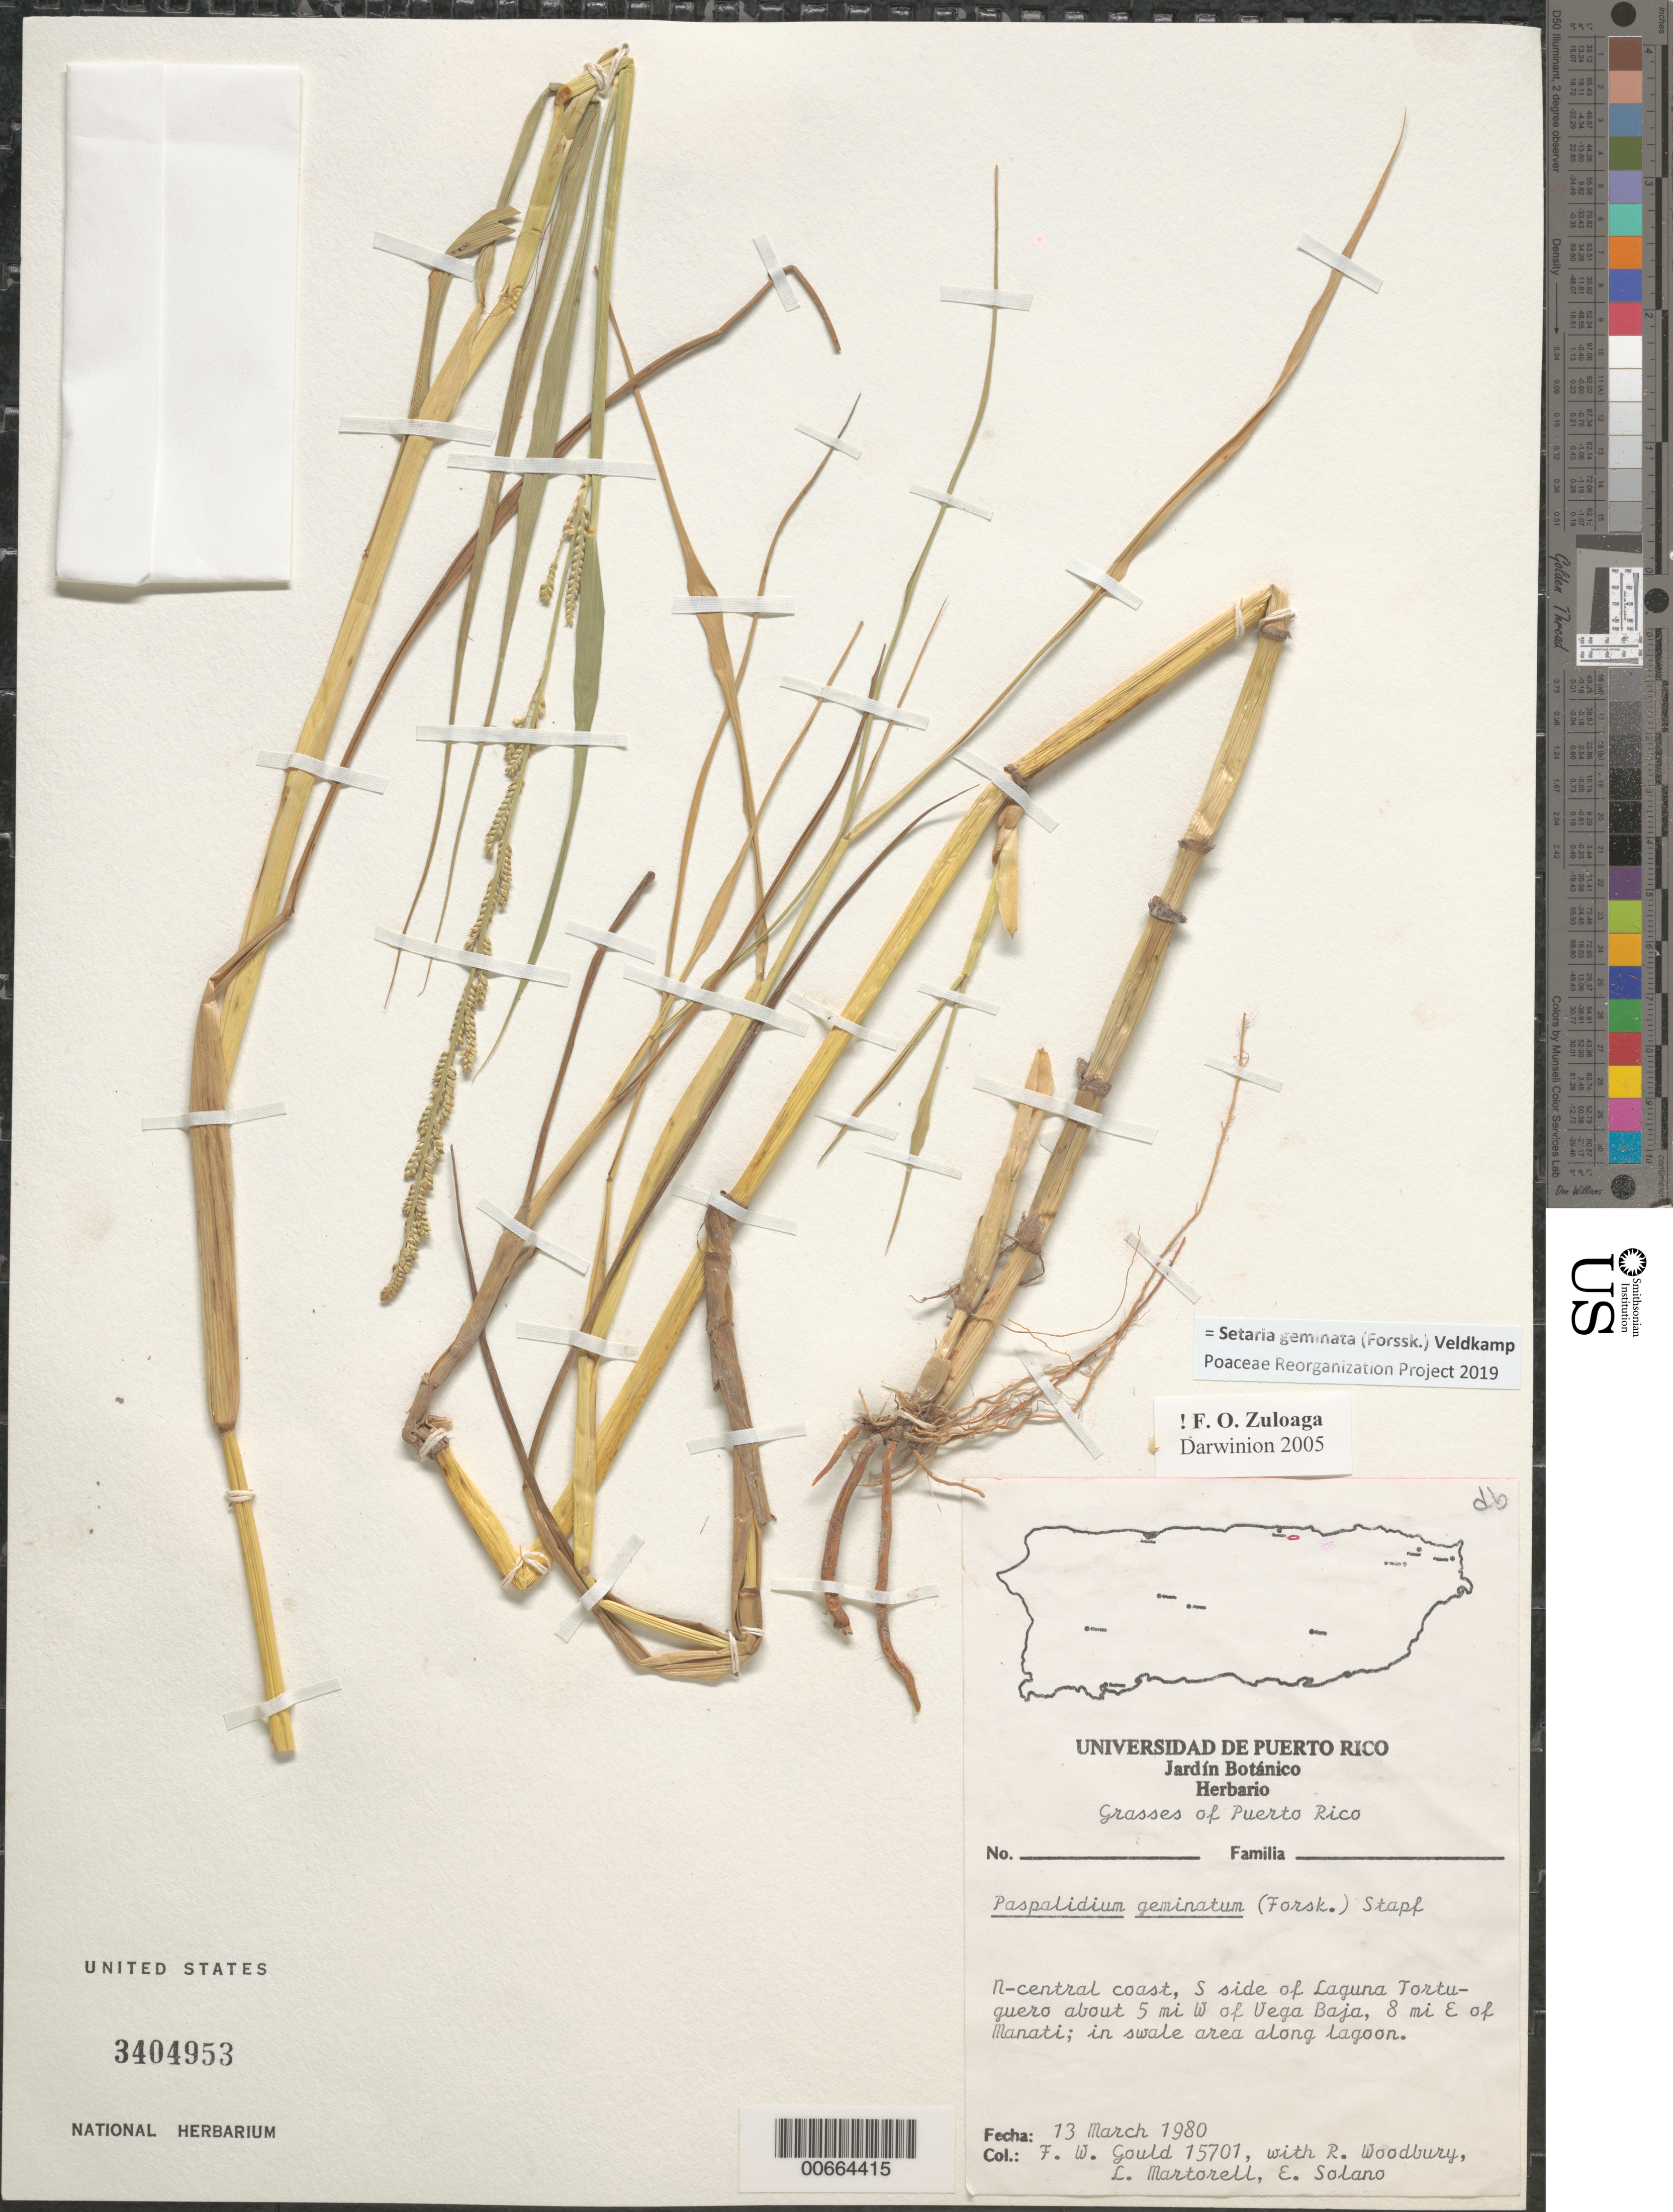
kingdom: Plantae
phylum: Tracheophyta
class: Liliopsida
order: Poales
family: Poaceae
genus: Paspalidium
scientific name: Paspalidium geminatum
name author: (Forssk.) Stapf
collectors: F. W. Gould, R. O. Woodbury, L. Martorell & E. Solano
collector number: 15701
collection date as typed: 13 Mar 1980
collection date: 1980-03-13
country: Puerto Rico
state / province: Manatí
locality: Laguna Tortuguero, on N Central Coast about 5 mi W of Vega Baja, 8 mi E of Manati, S side of lagoon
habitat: Swale area along lagoon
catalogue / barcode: US 3404953